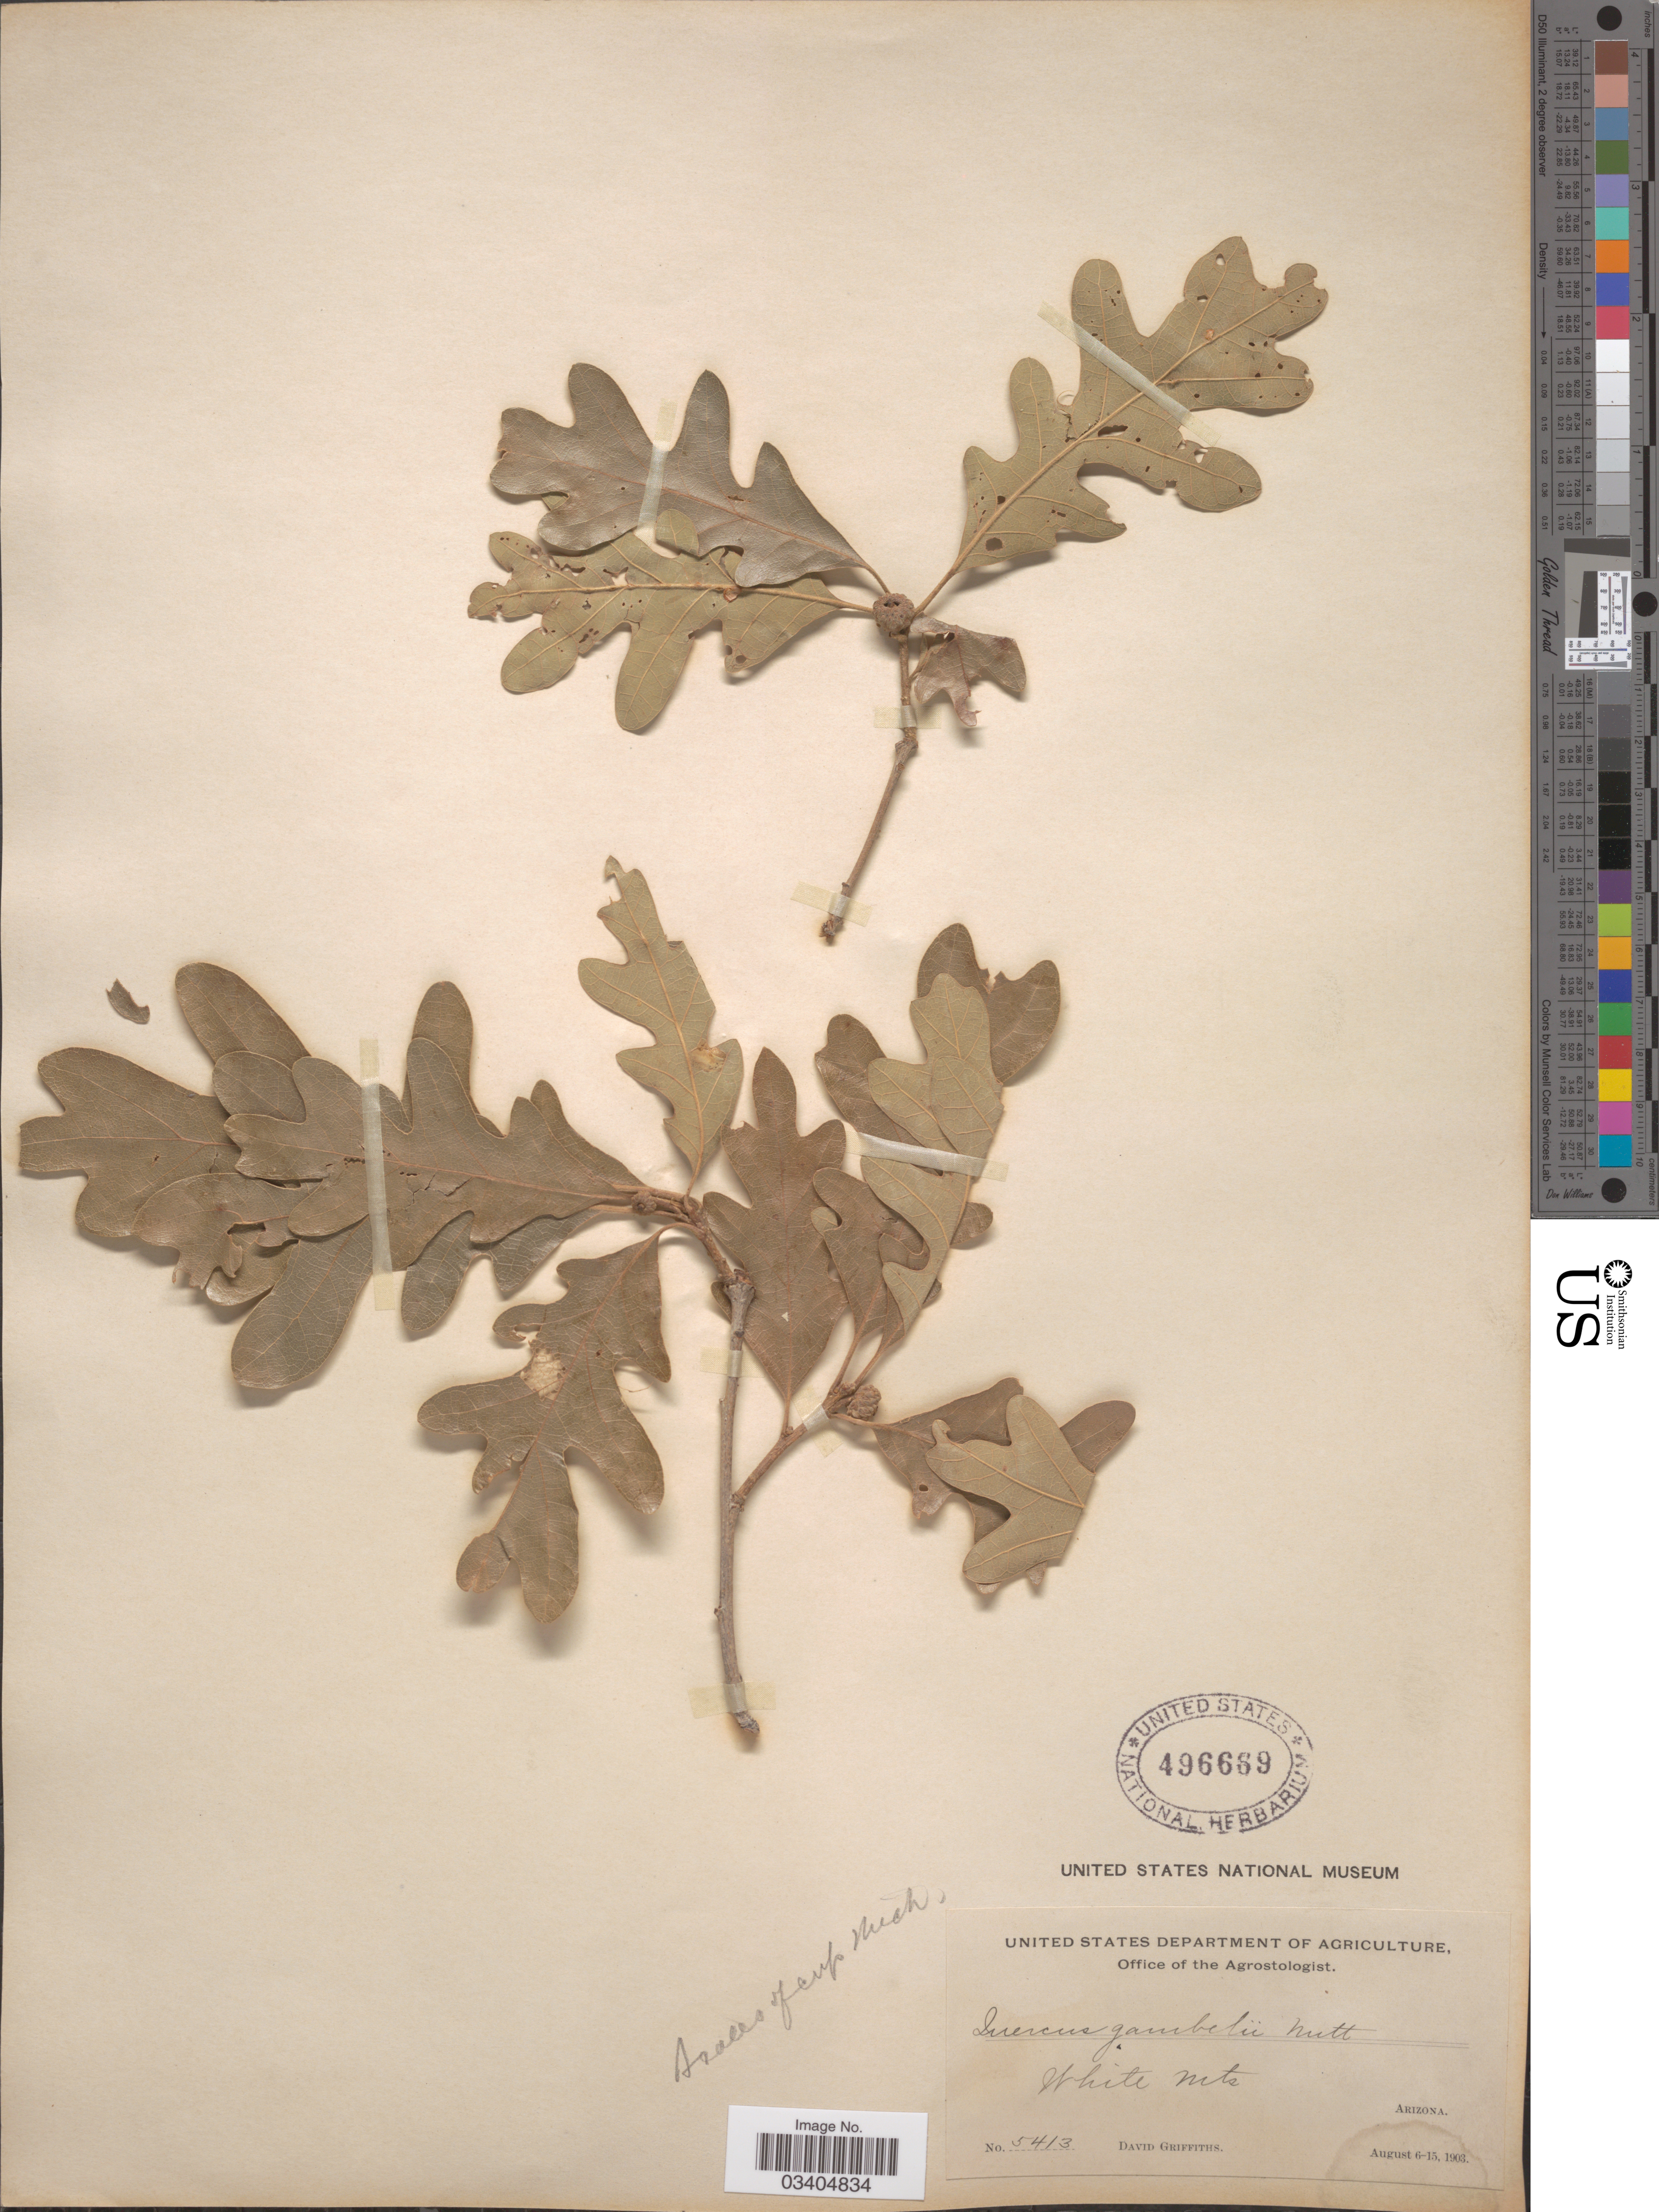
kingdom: Plantae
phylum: Tracheophyta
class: Magnoliopsida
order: Fagales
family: Fagaceae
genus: Quercus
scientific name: Quercus gambelii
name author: Nutt.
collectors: D. Griffiths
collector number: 5413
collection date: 1903-08-06/1903-08-15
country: United States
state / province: Arizona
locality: White Mts.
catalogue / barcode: US 496669